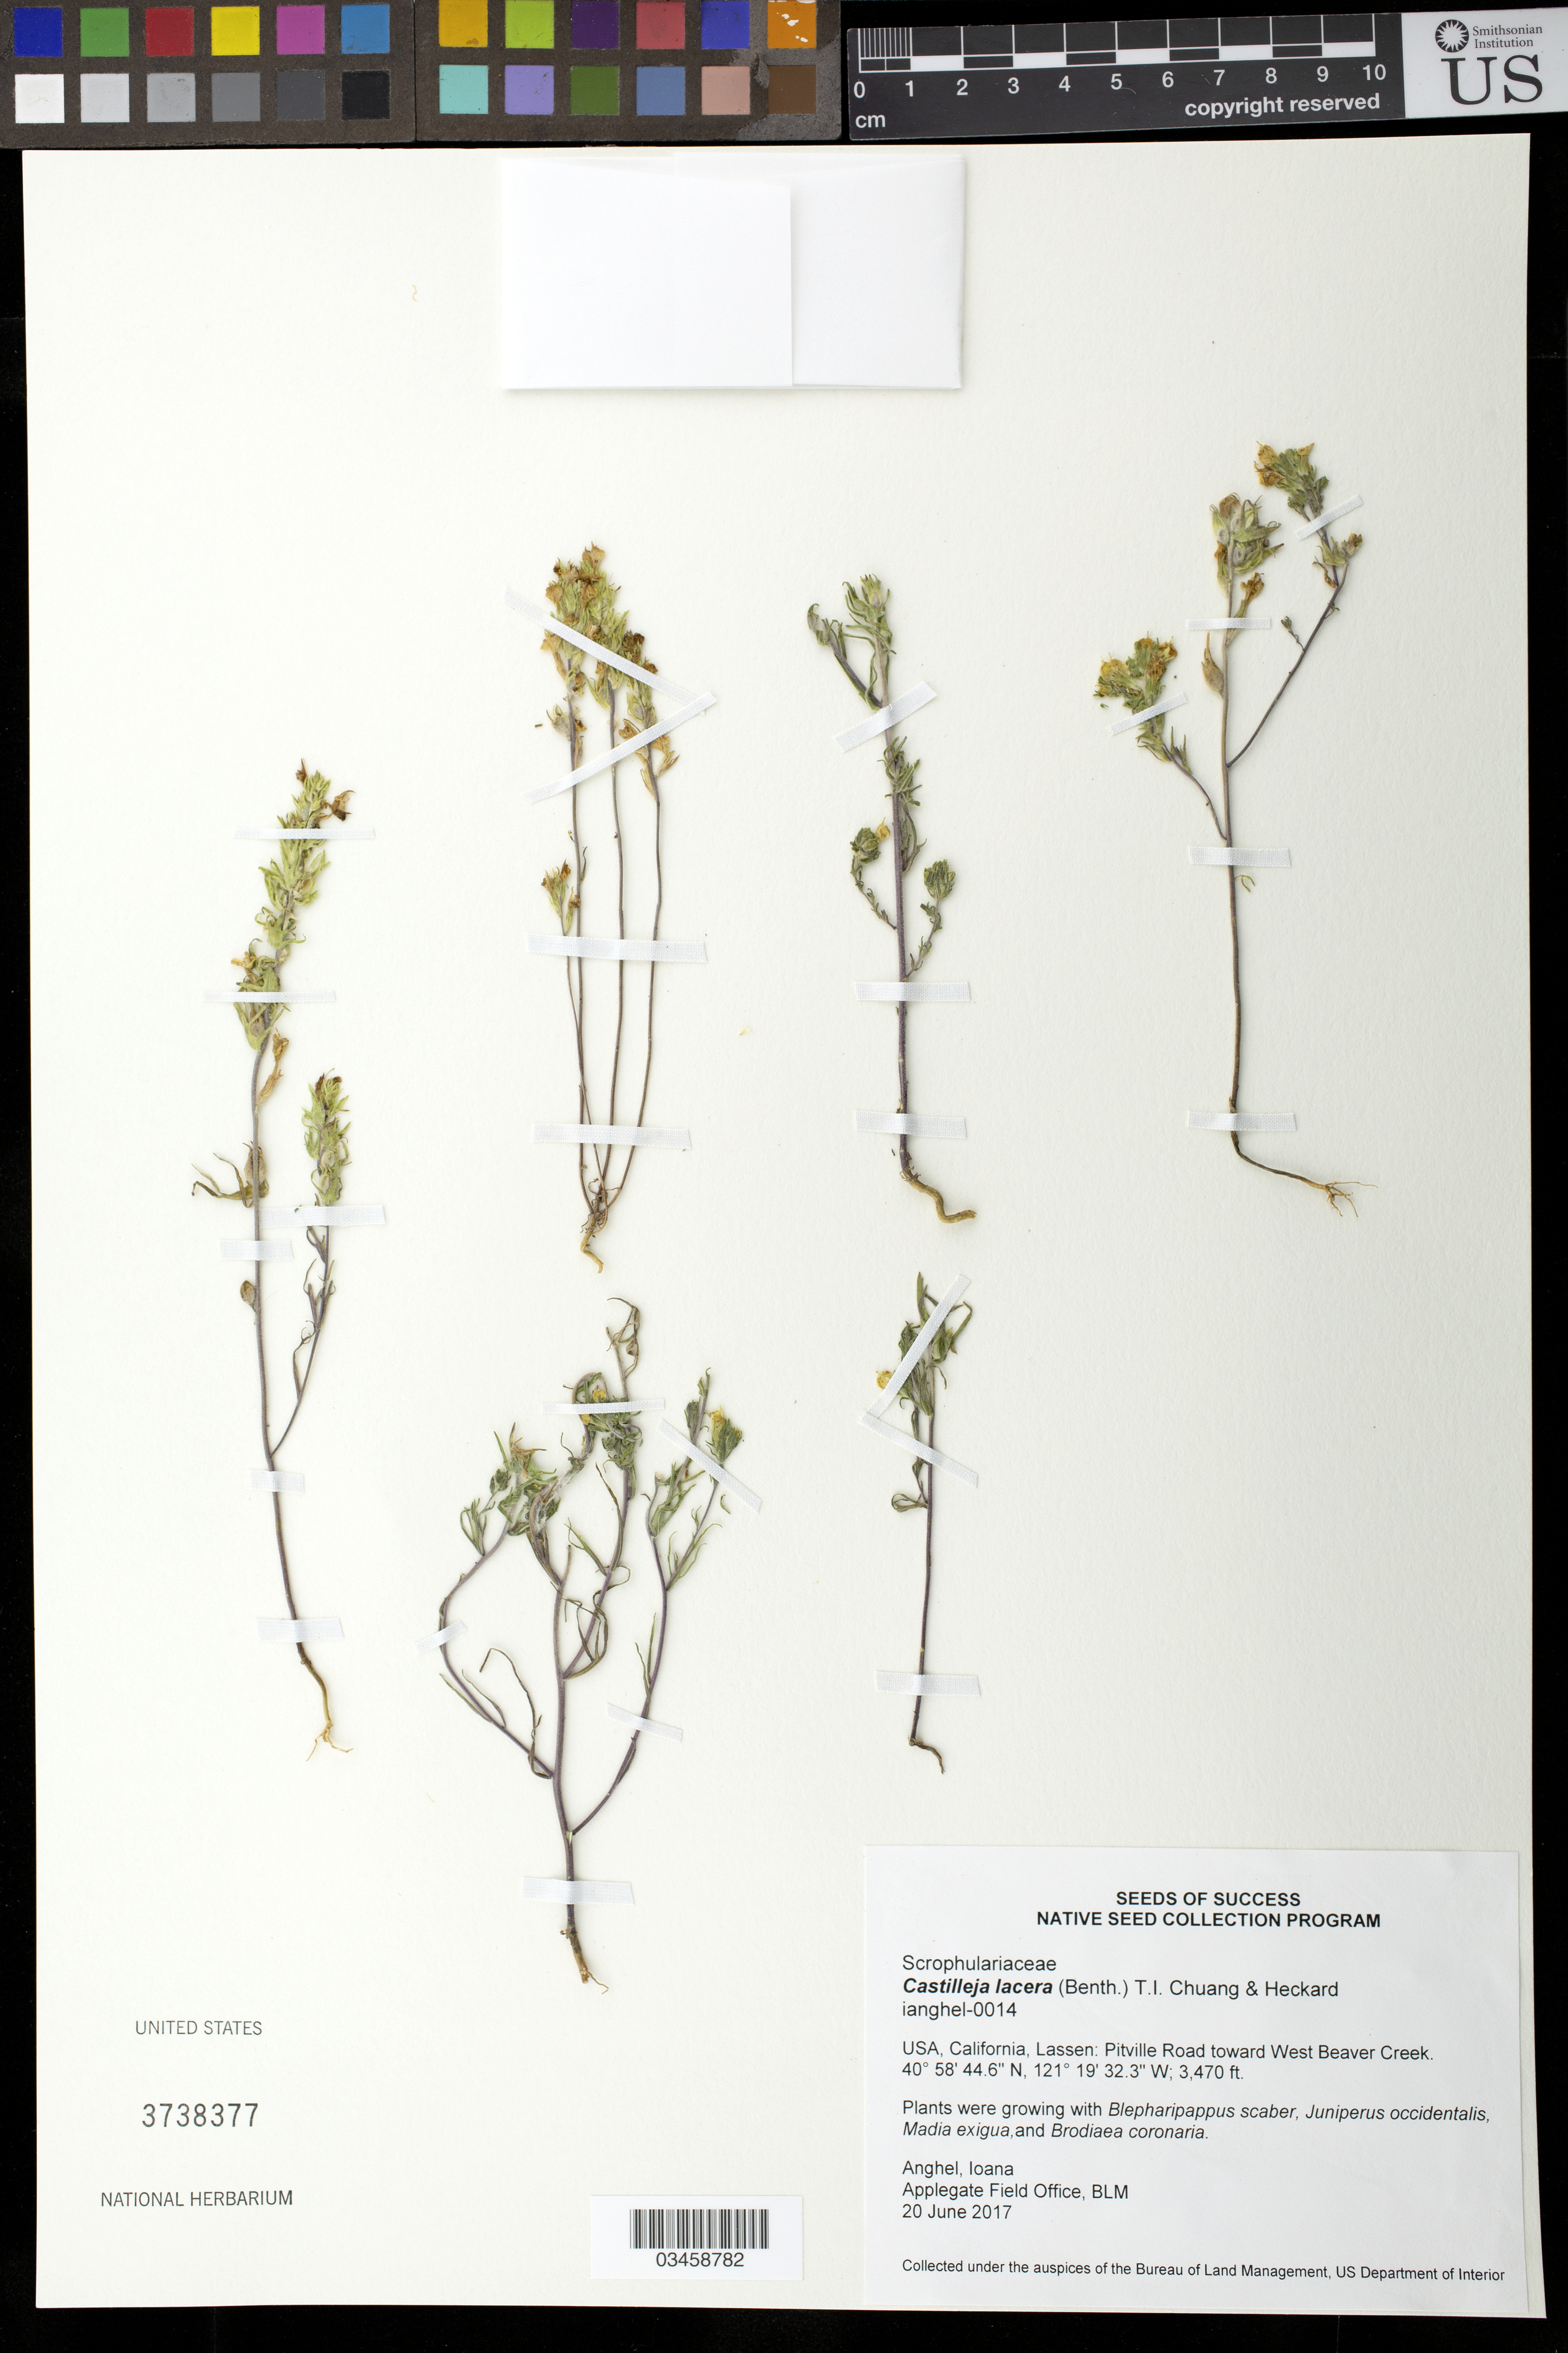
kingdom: Plantae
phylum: Tracheophyta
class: Magnoliopsida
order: Lamiales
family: Orobanchaceae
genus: Castilleja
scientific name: Castilleja lacera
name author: (Benth.) T.I. Chuang & Heckard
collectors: I. Anghel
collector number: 0014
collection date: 2017-06-20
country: United States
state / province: California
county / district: Lassen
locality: Pitville Road toward West Beaver Creek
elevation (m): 1058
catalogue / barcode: US 3738377